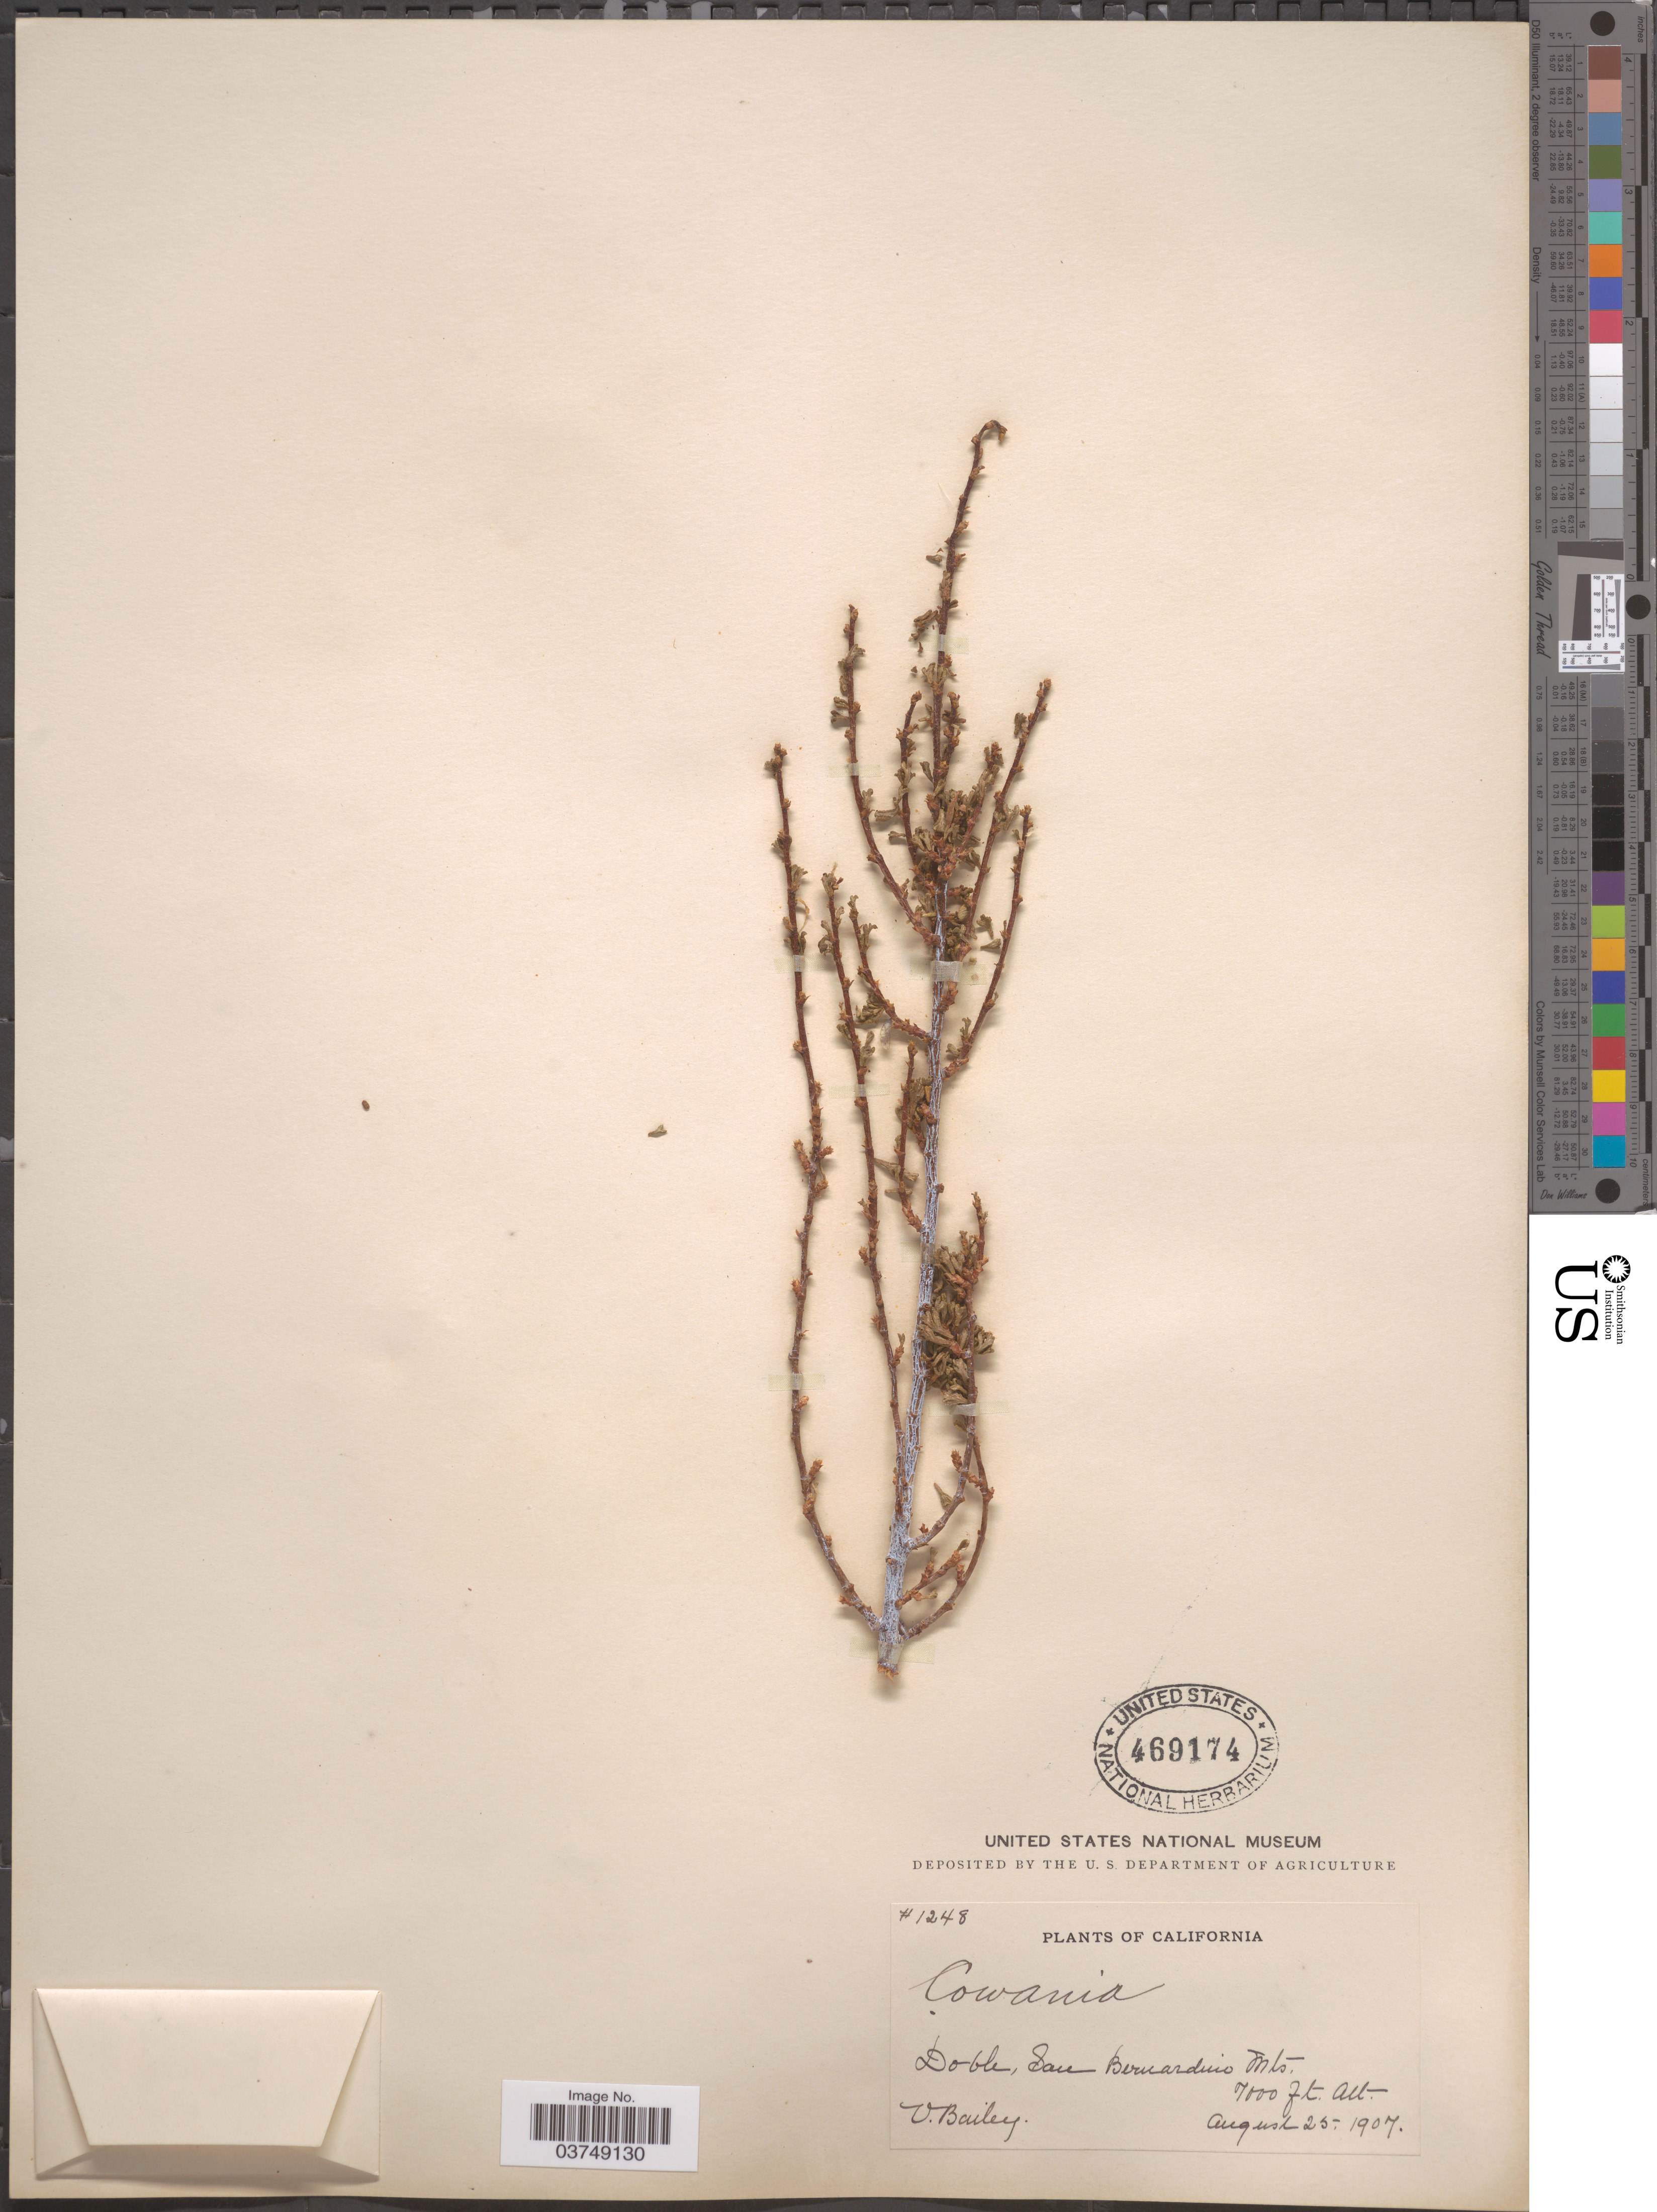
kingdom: Plantae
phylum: Tracheophyta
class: Magnoliopsida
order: Rosales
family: Rosaceae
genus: Purshia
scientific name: Purshia stansburyana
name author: (Torr.) Henrickson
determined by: Strong, Mark T., (BOT), Smithsonian Institution - National Museum of Natural History (UNITED STATES)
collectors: V. O. Bailey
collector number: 1248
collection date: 1907-08-25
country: United States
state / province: California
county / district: San Bernardino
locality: Doble, San Bernardino Mts.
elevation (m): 2134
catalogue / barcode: US 469174